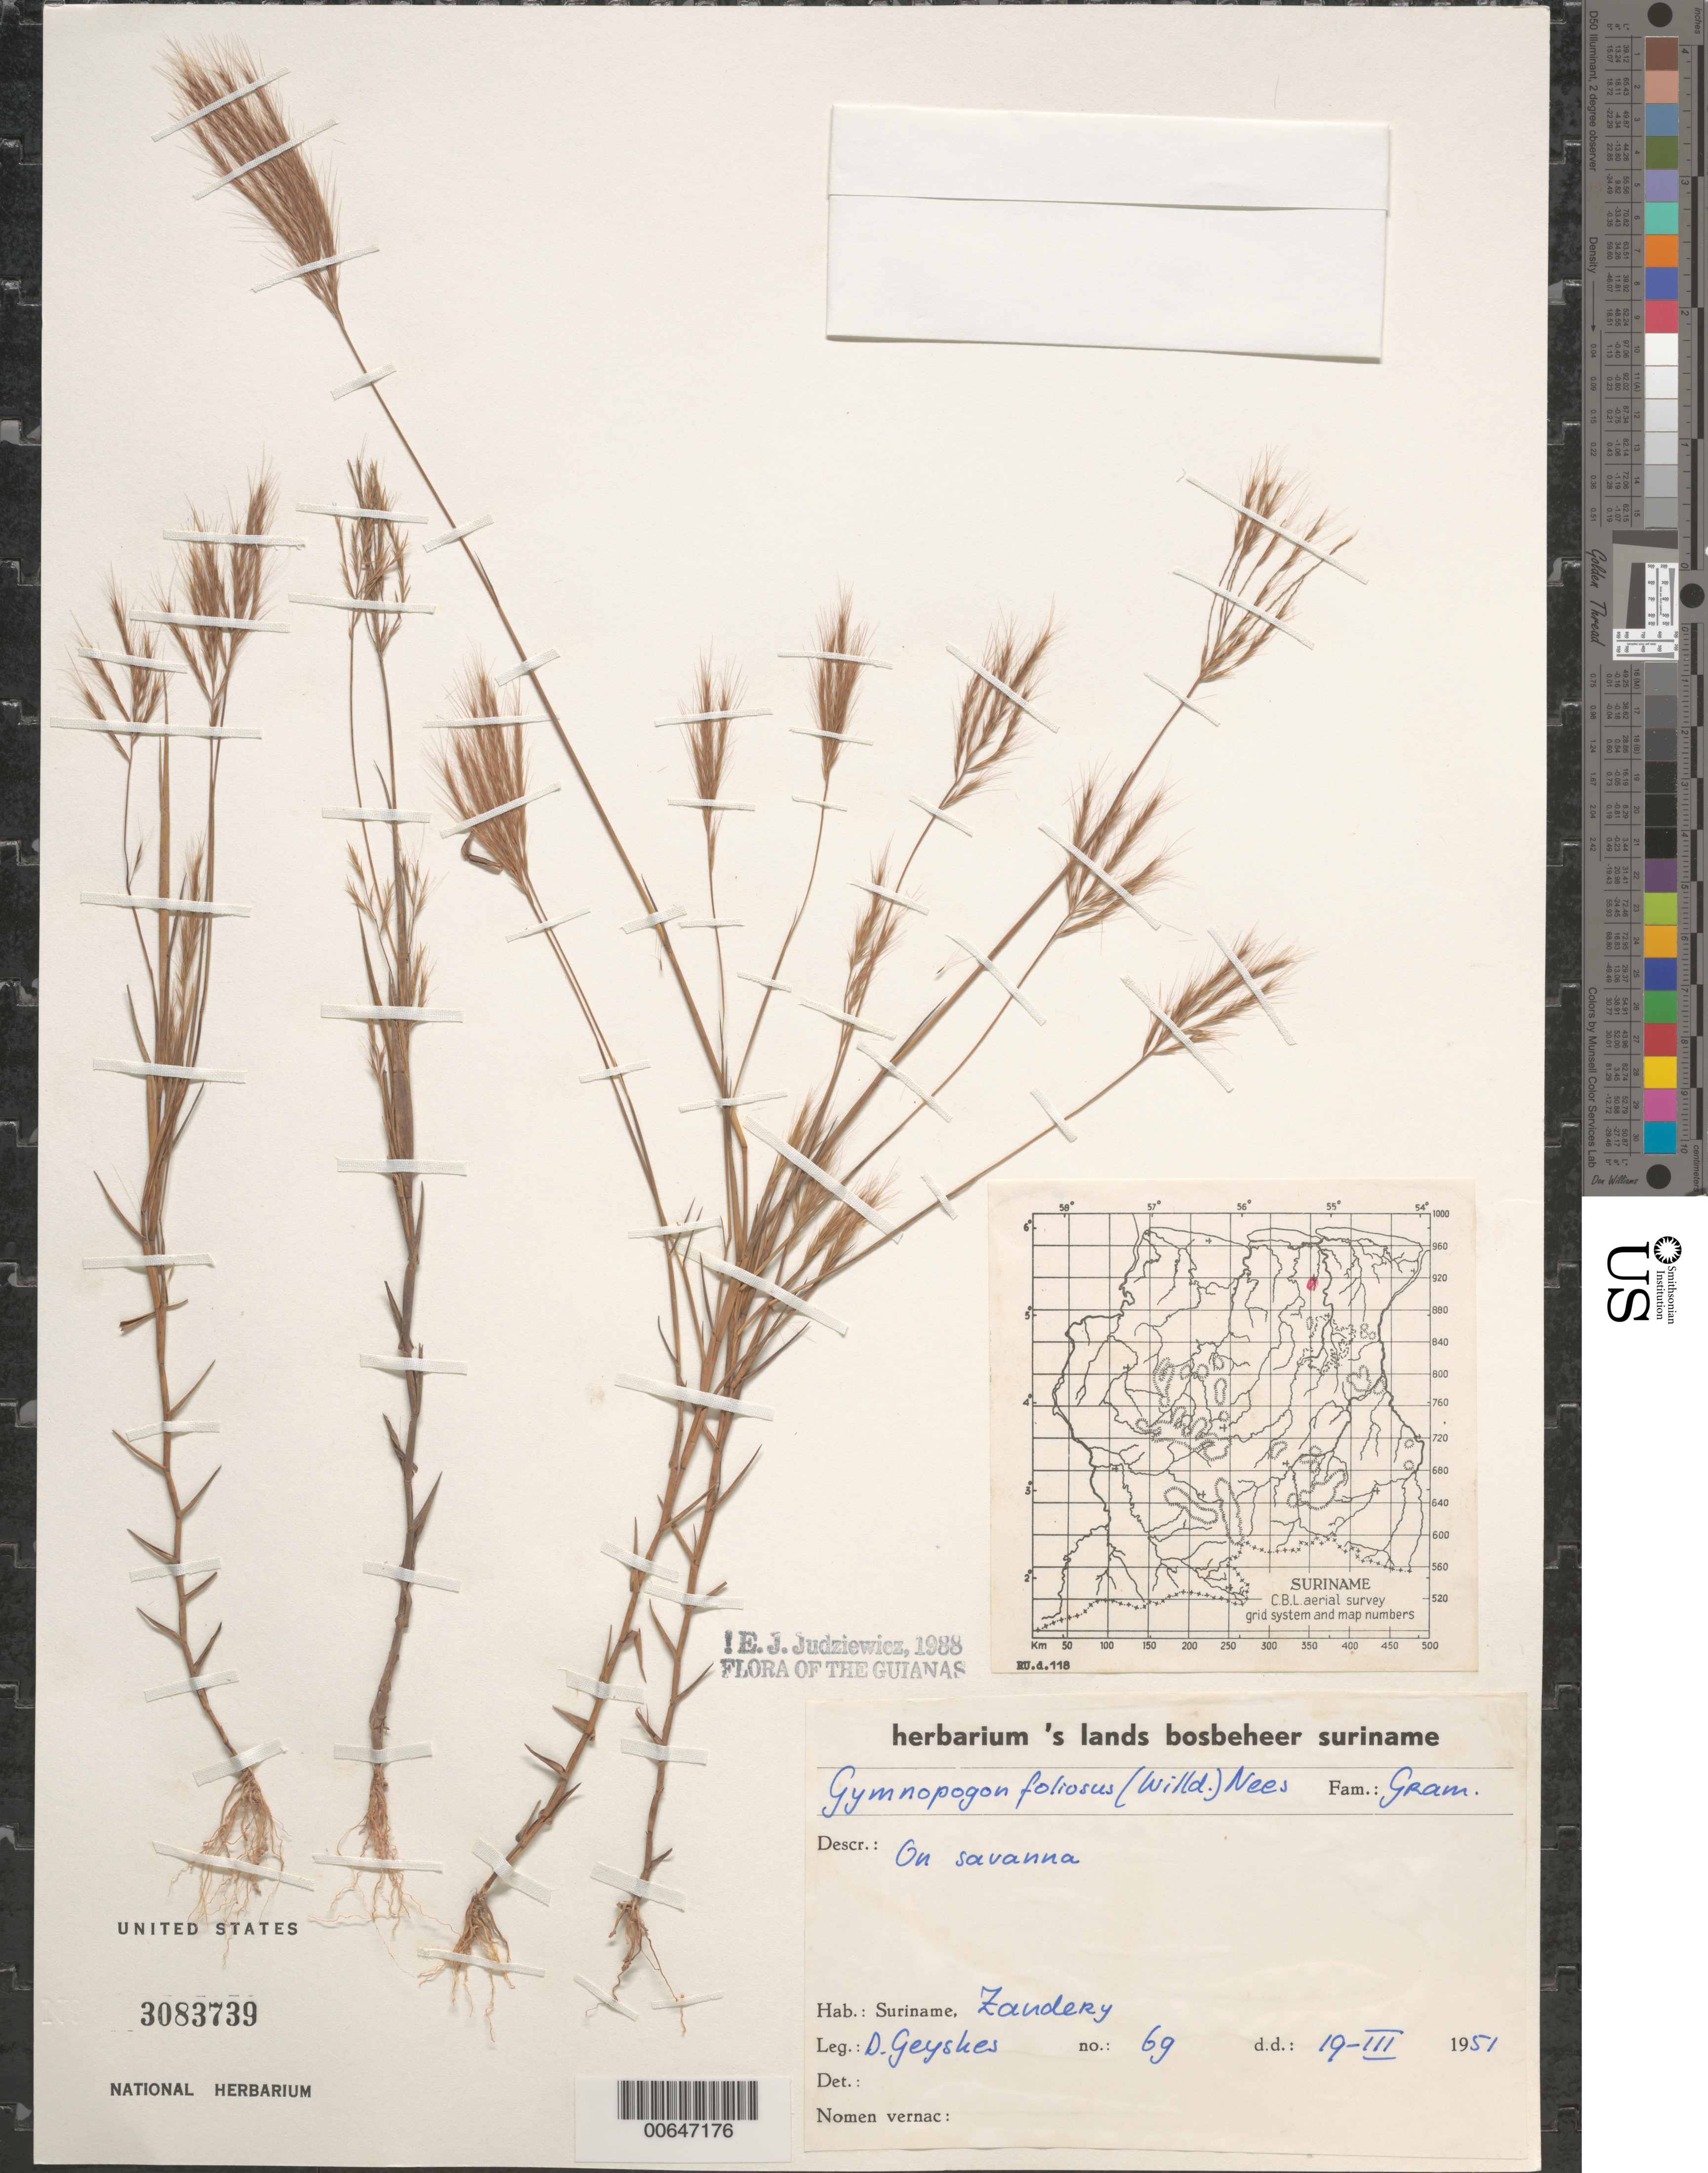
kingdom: Plantae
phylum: Tracheophyta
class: Liliopsida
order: Poales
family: Poaceae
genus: Gymnopogon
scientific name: Gymnopogon foliosus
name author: (Willd.) Nees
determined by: Judziewicz, E. J.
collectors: D. Geijskes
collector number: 69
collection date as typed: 19-Mar-51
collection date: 1951-03-19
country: Suriname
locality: Zanderij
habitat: Savanna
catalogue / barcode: US 3083739